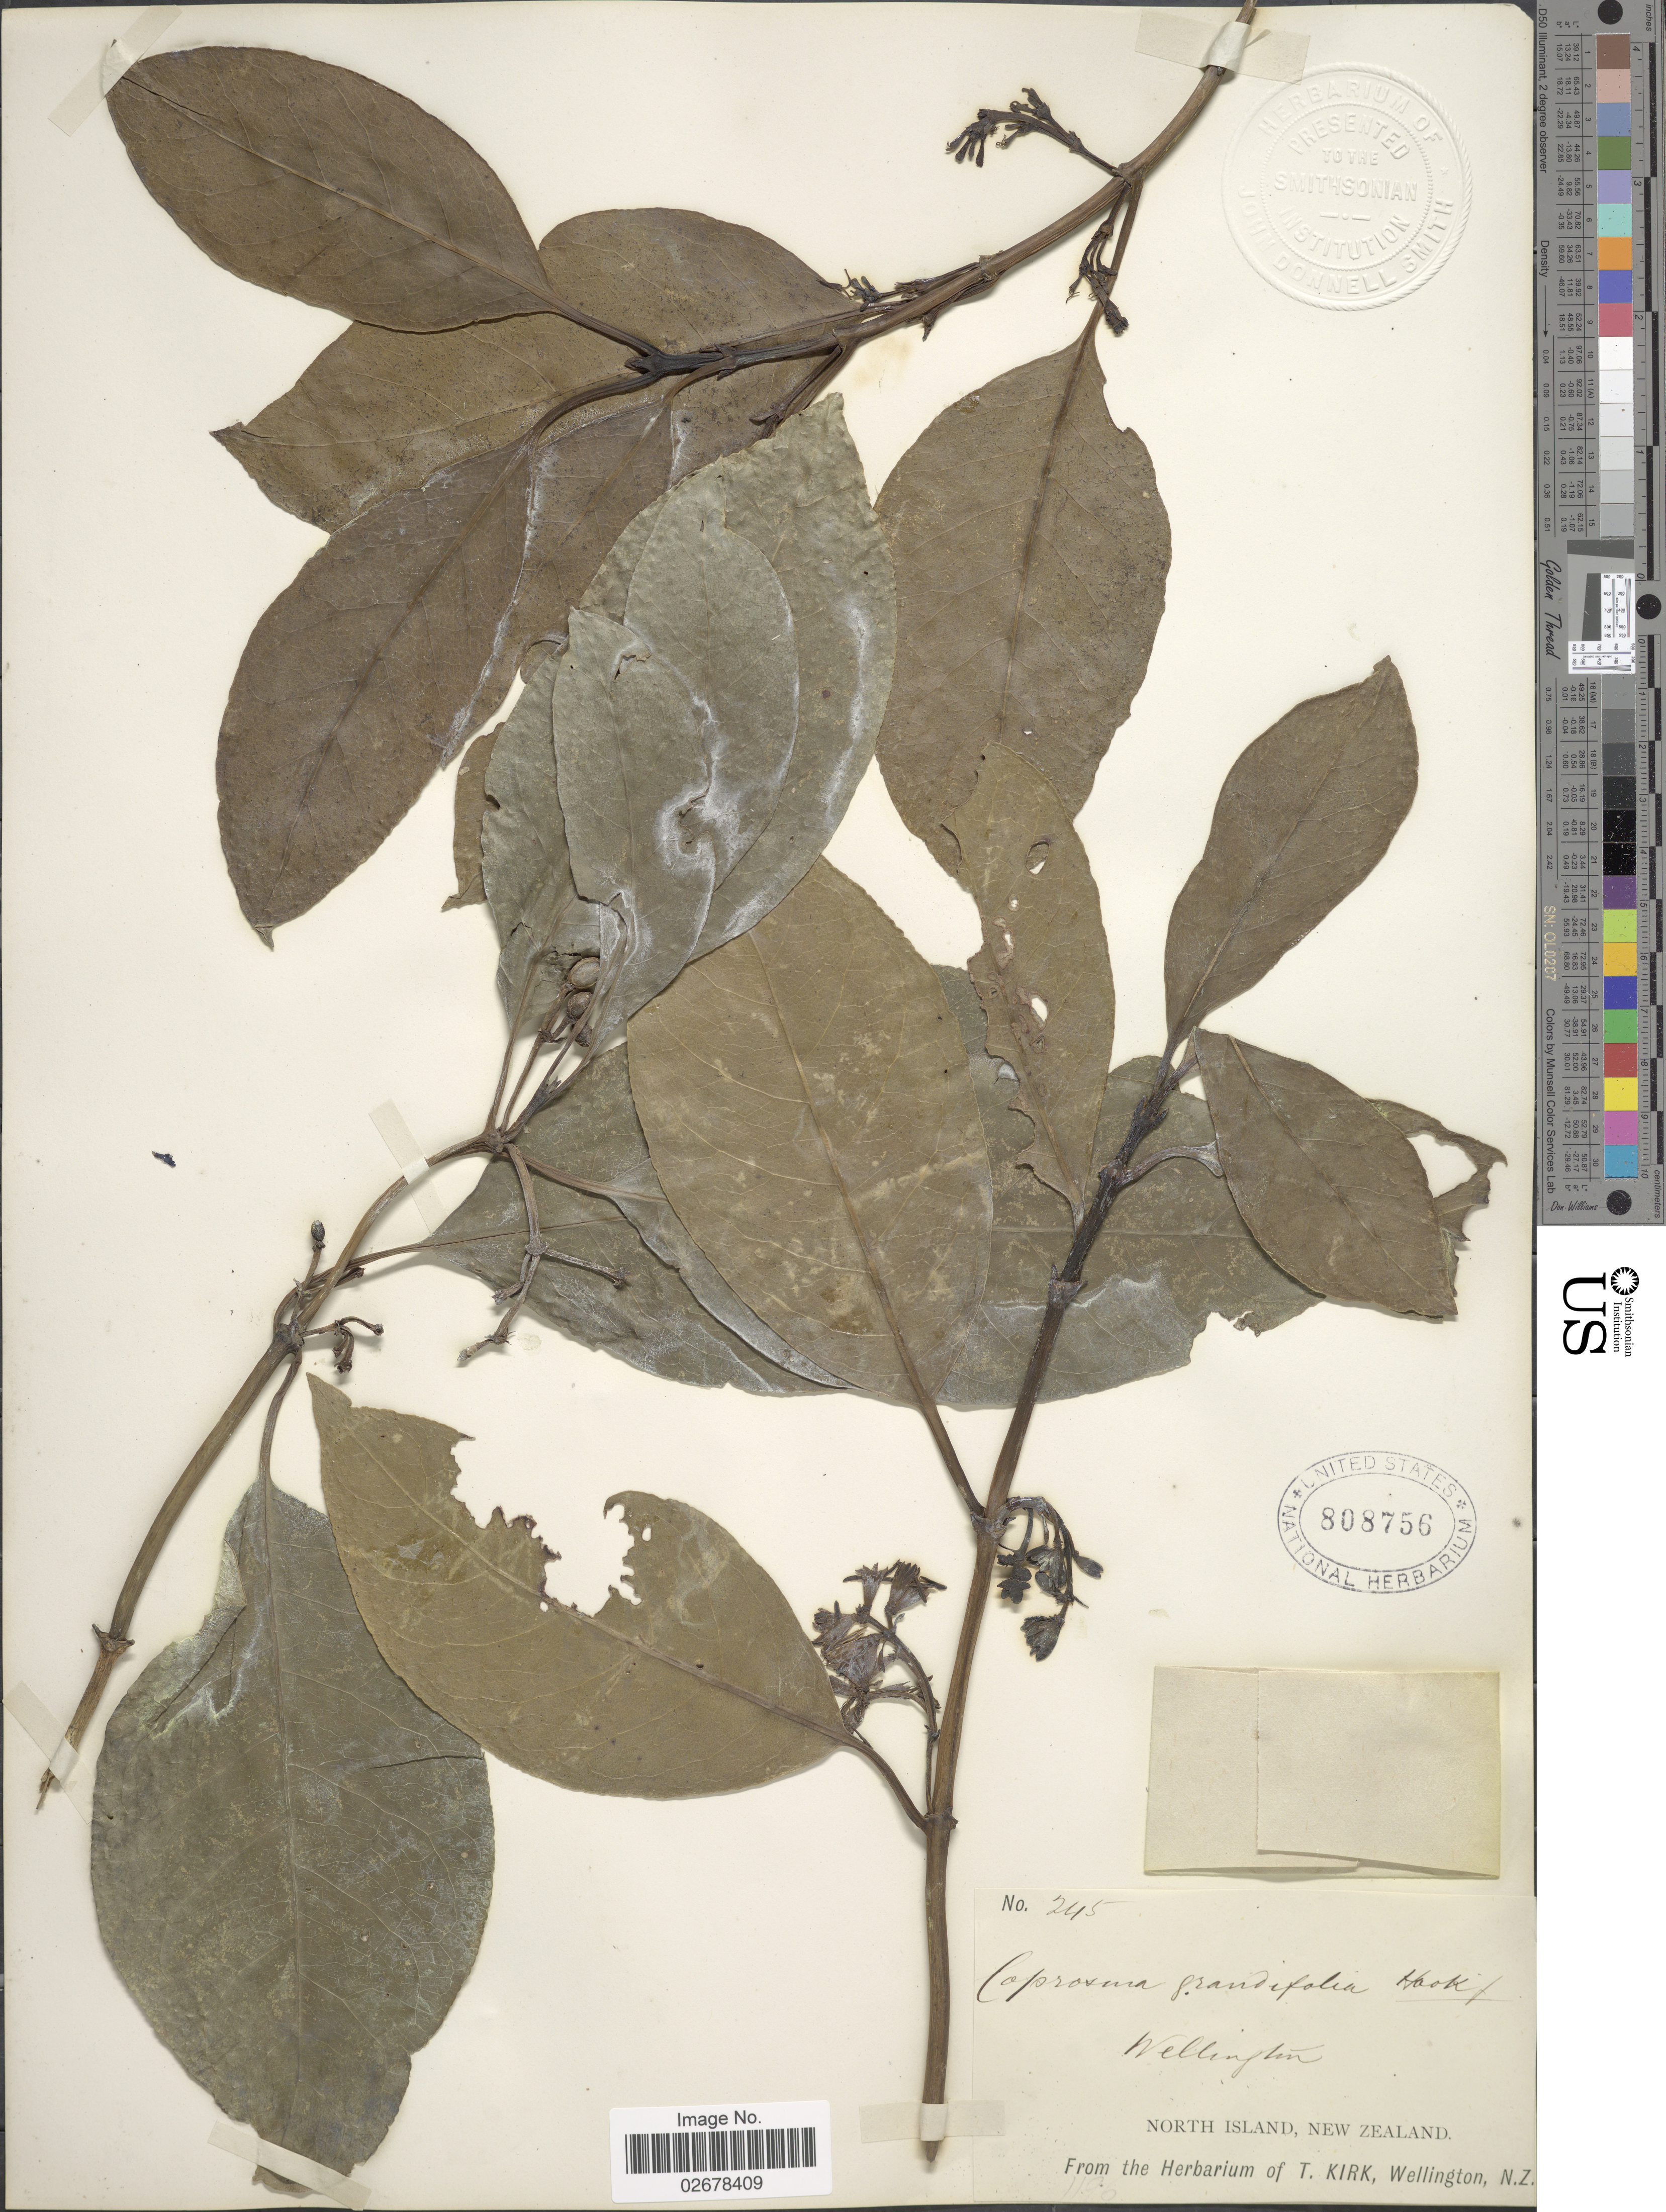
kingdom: Plantae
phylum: Tracheophyta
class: Magnoliopsida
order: Gentianales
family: Rubiaceae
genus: Coprosma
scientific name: Coprosma grandifolia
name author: Hook. f.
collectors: ex herb. T. Kirk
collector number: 245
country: New Zealand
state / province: Wellington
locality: North Island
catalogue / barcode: US 808756